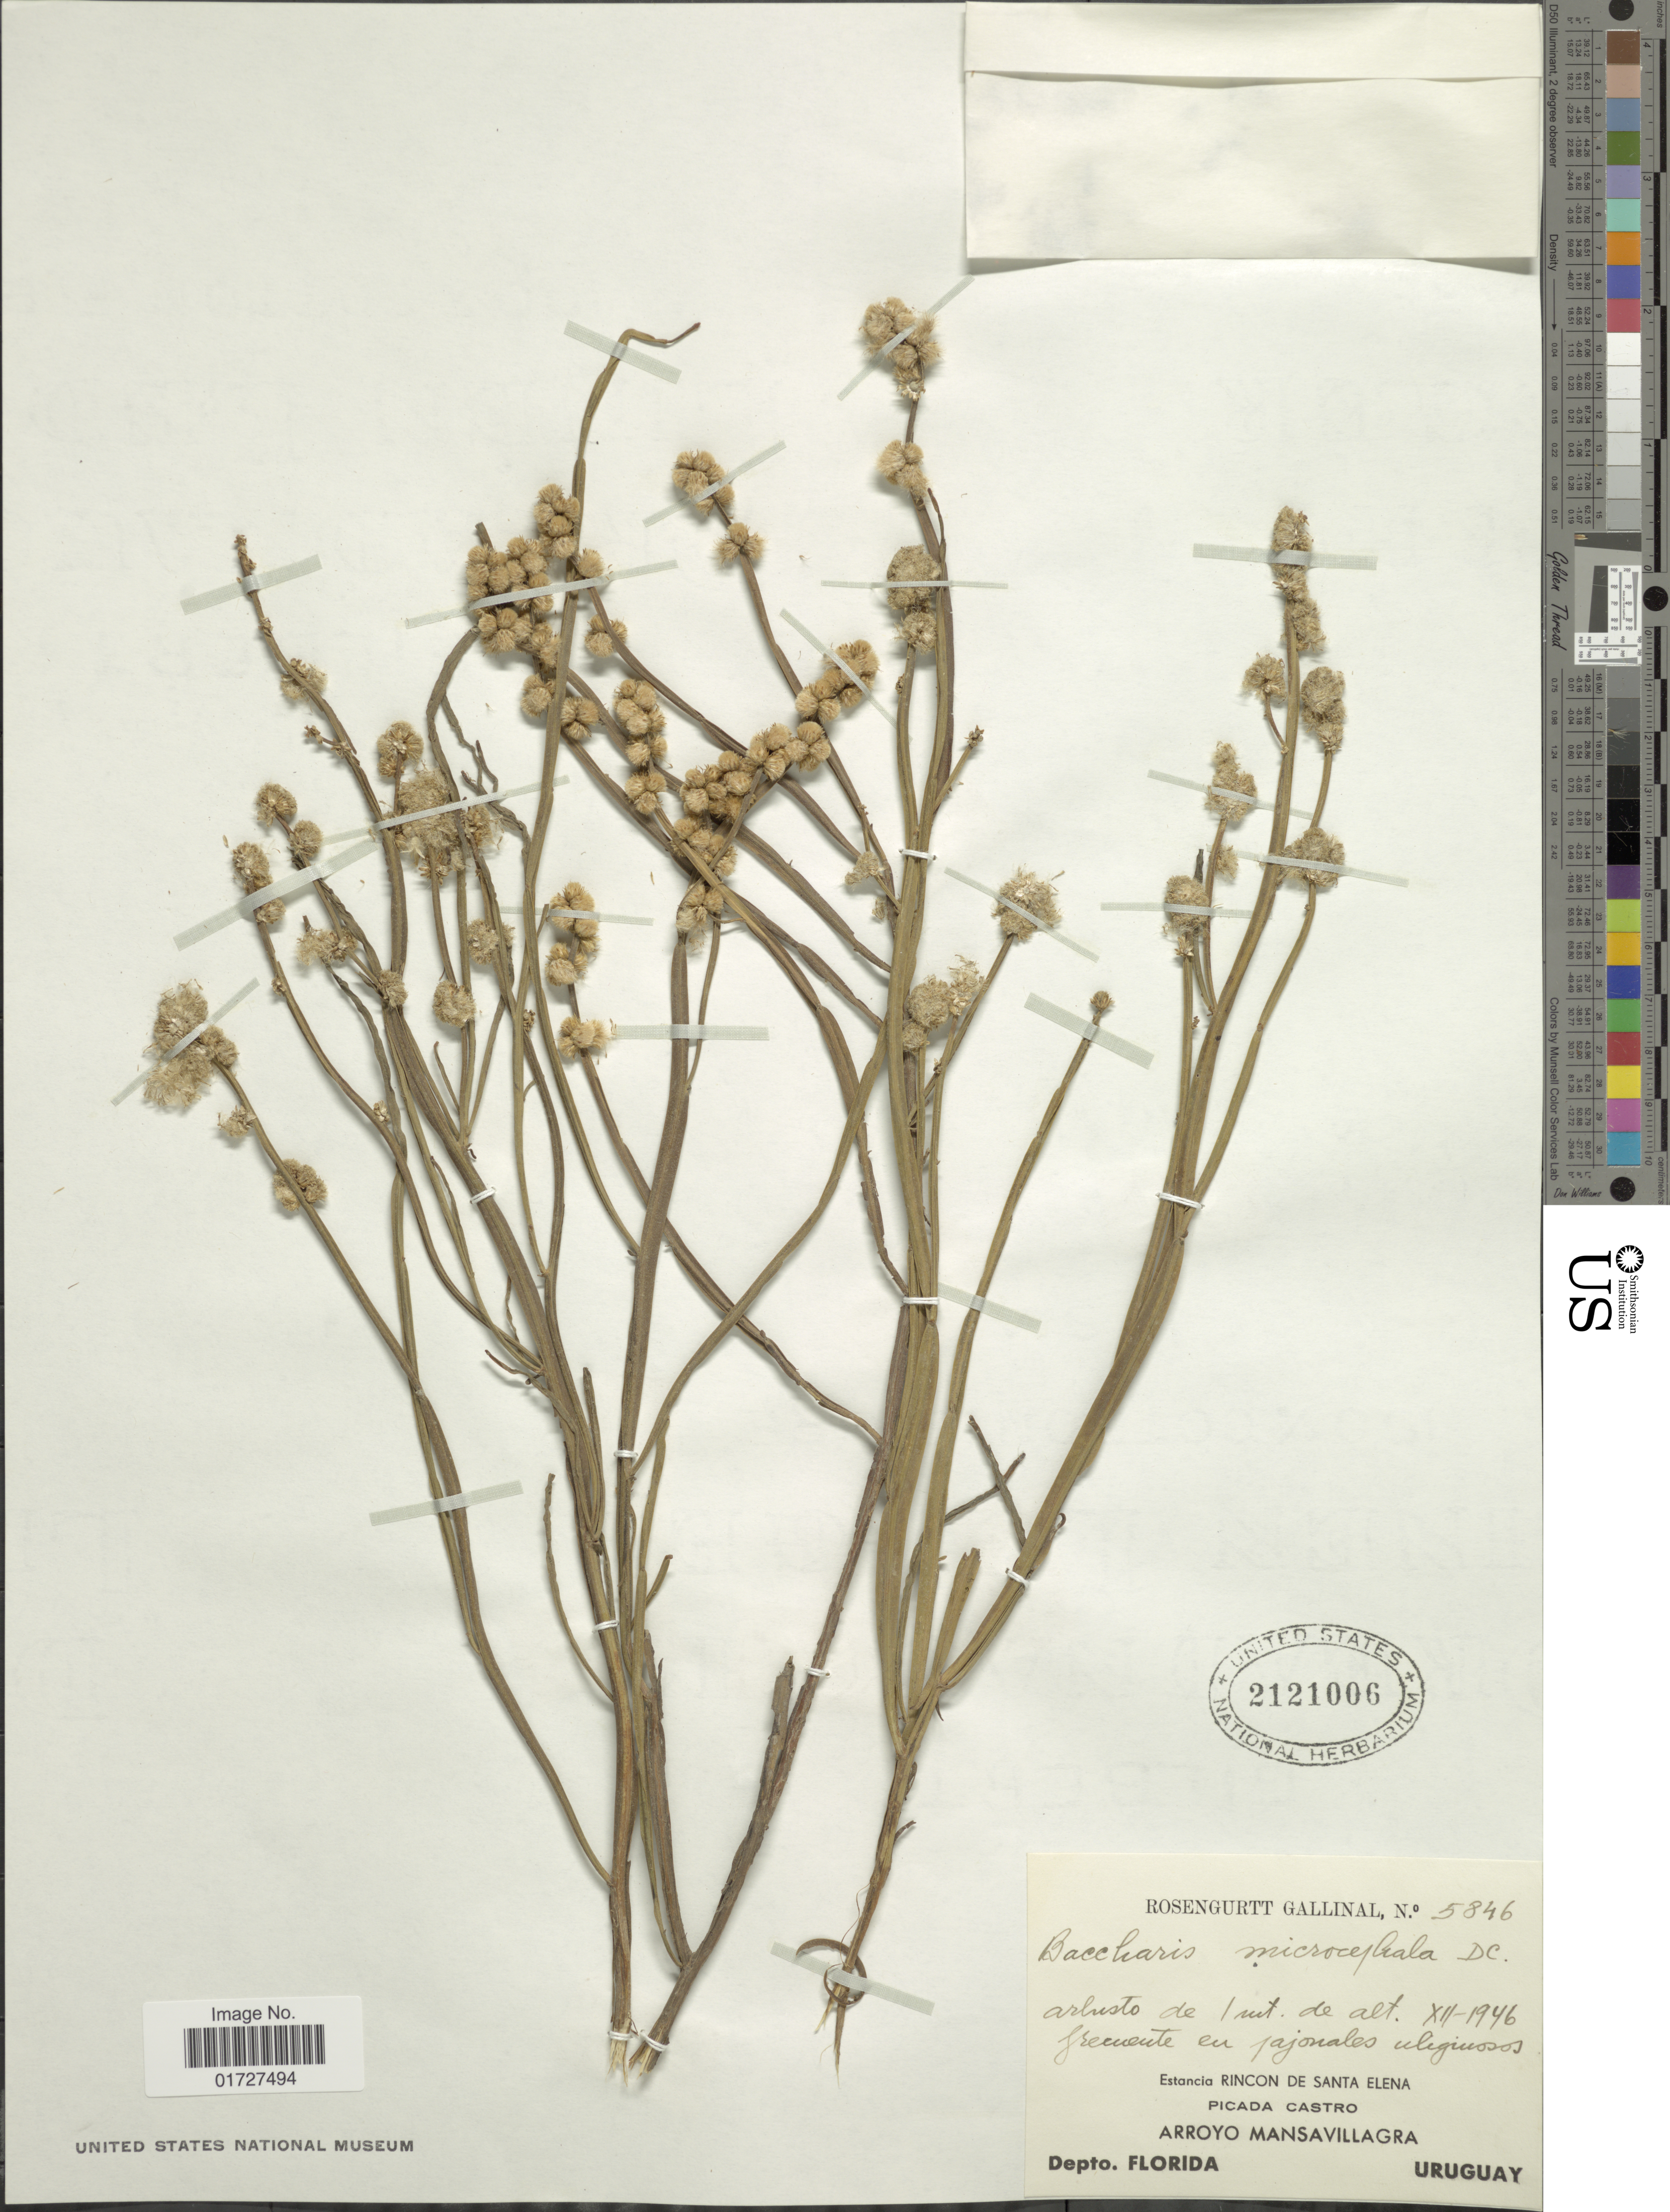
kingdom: Plantae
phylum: Tracheophyta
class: Magnoliopsida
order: Asterales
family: Asteraceae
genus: Baccharis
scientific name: Baccharis microcephala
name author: (Less.) DC.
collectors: R. Gallinal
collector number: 5846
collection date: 1946-12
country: Uruguay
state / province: Florida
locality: Estancia Rincon de Santa Elena, Picada Castro, Arroyo Mansavillagra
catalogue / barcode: US 2121006